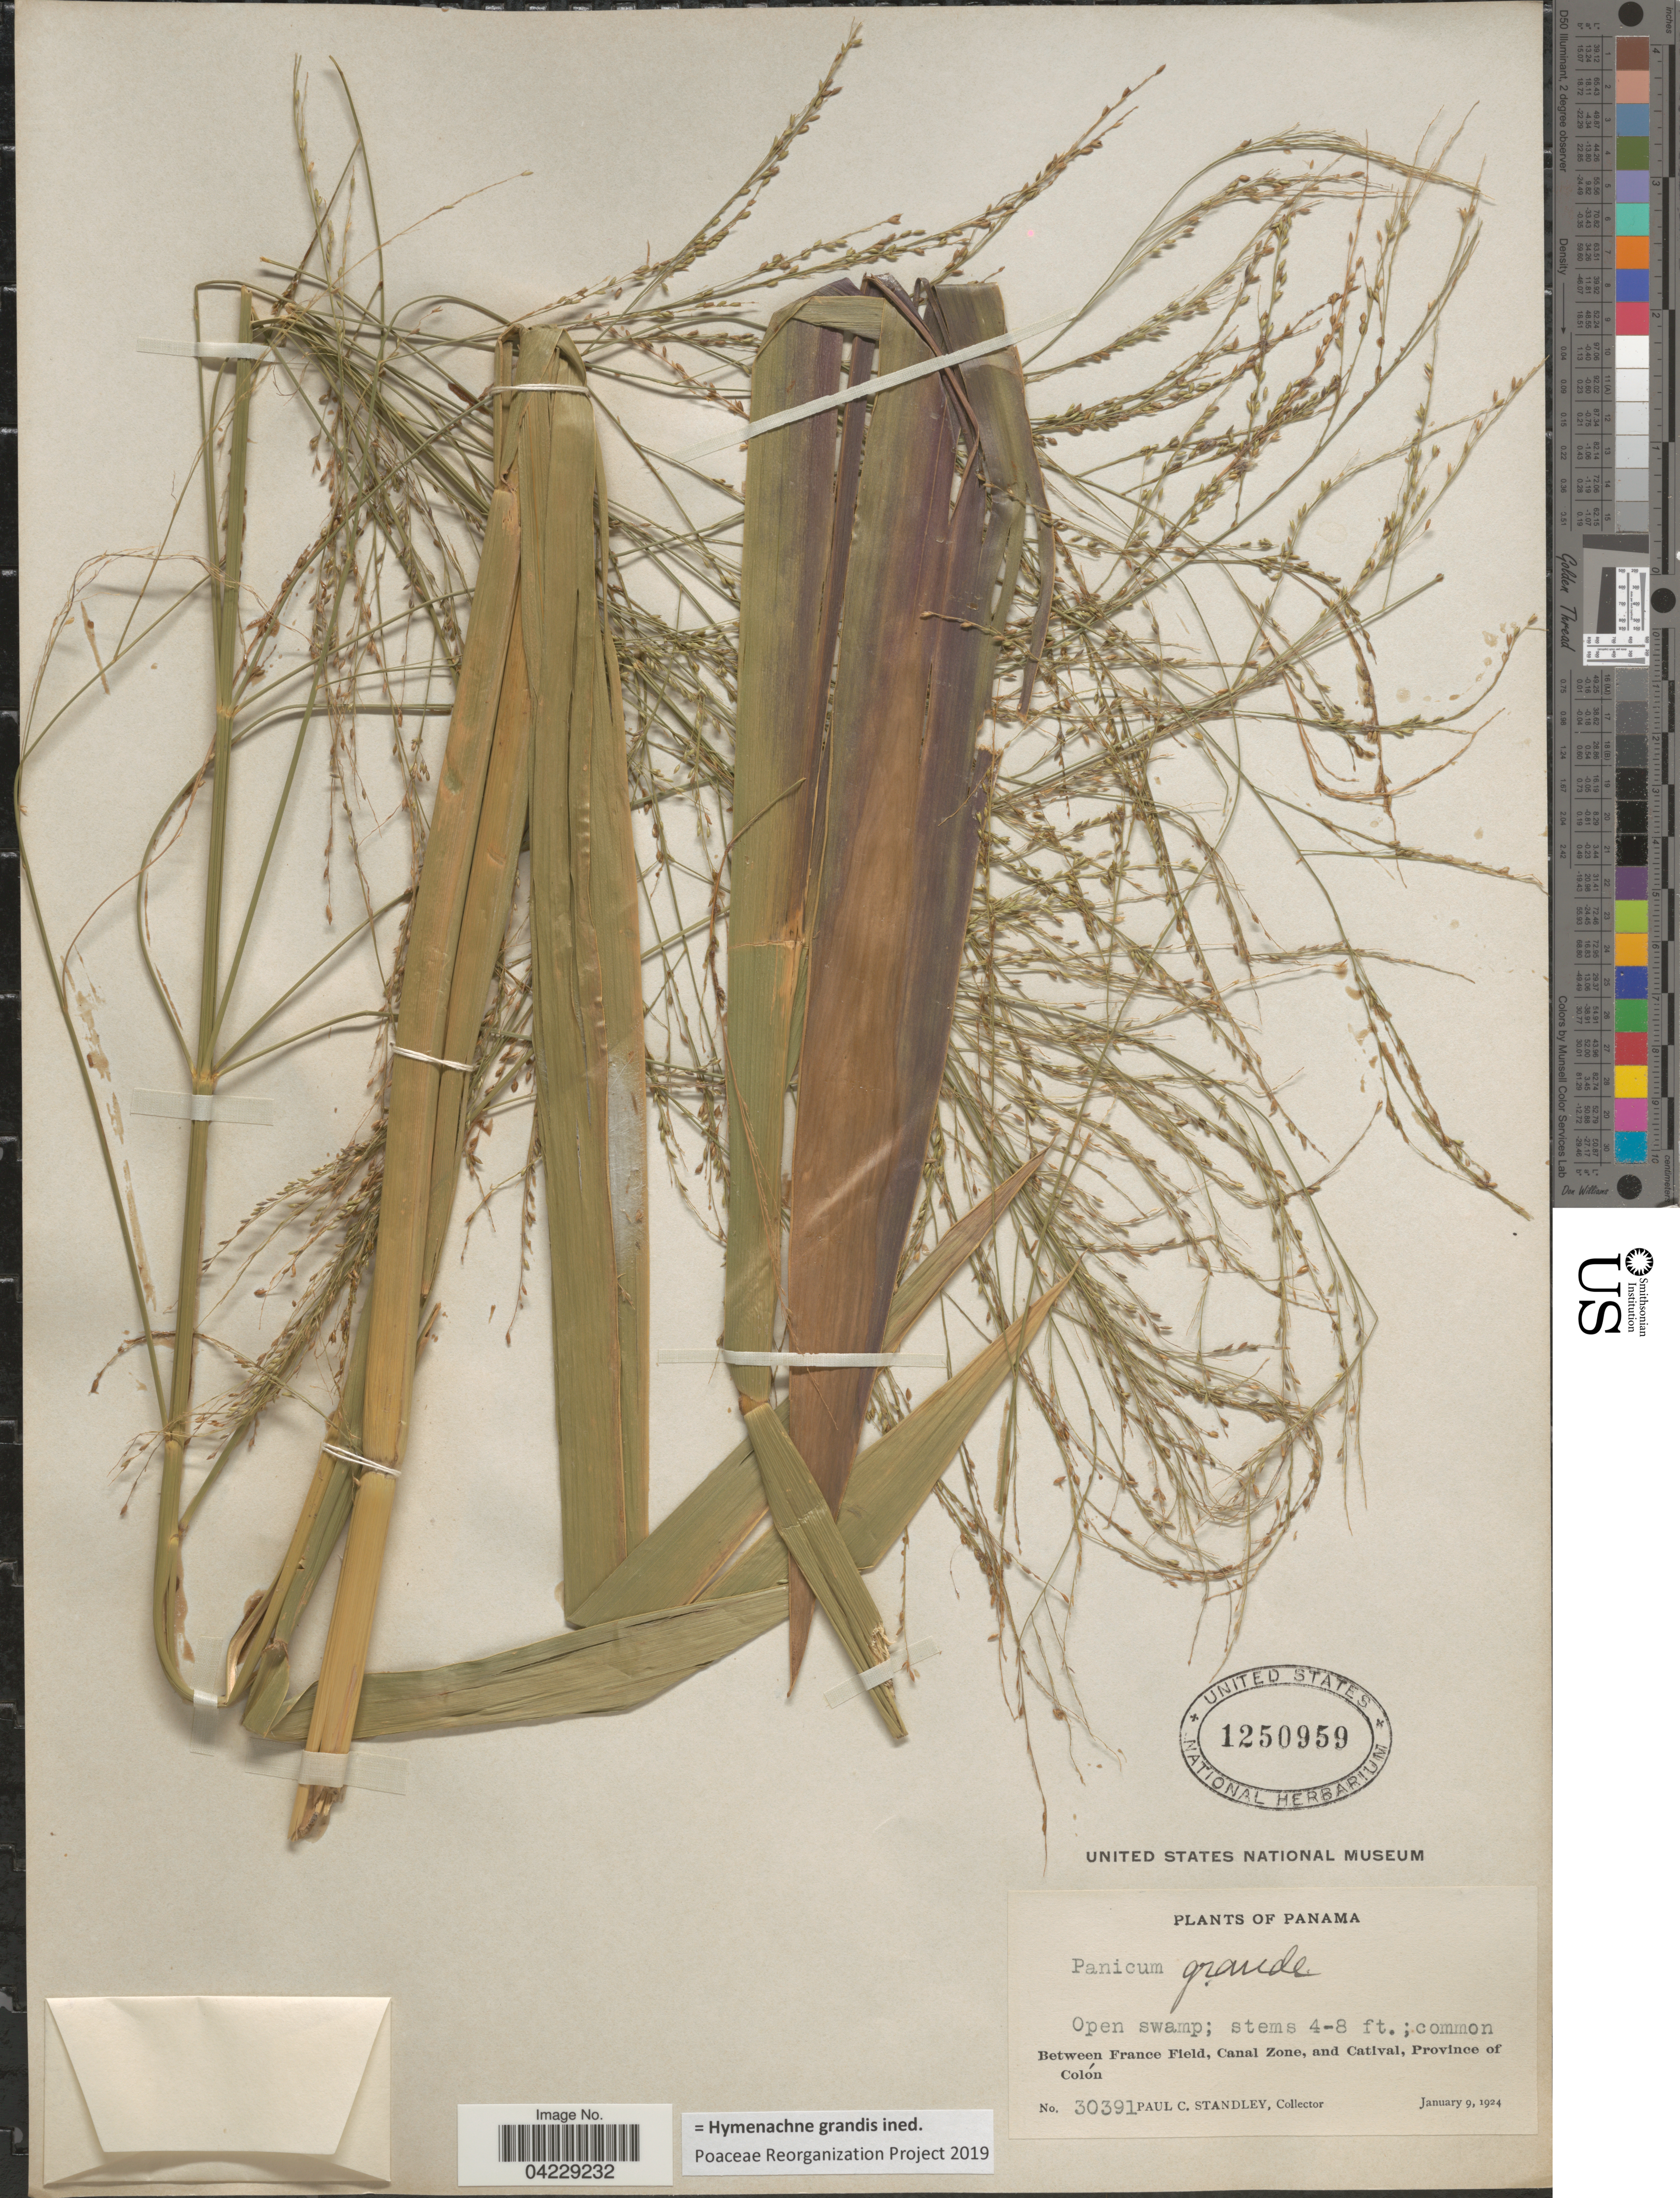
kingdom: Plantae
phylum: Tracheophyta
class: Liliopsida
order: Poales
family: Poaceae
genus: Hymenachne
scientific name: Hymenachne grandis ined. prp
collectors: P. C. Standley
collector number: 30391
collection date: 1924-01-09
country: Panama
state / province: Colón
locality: Between France Field, Canal Zone, and Catival.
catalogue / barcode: US 1250959